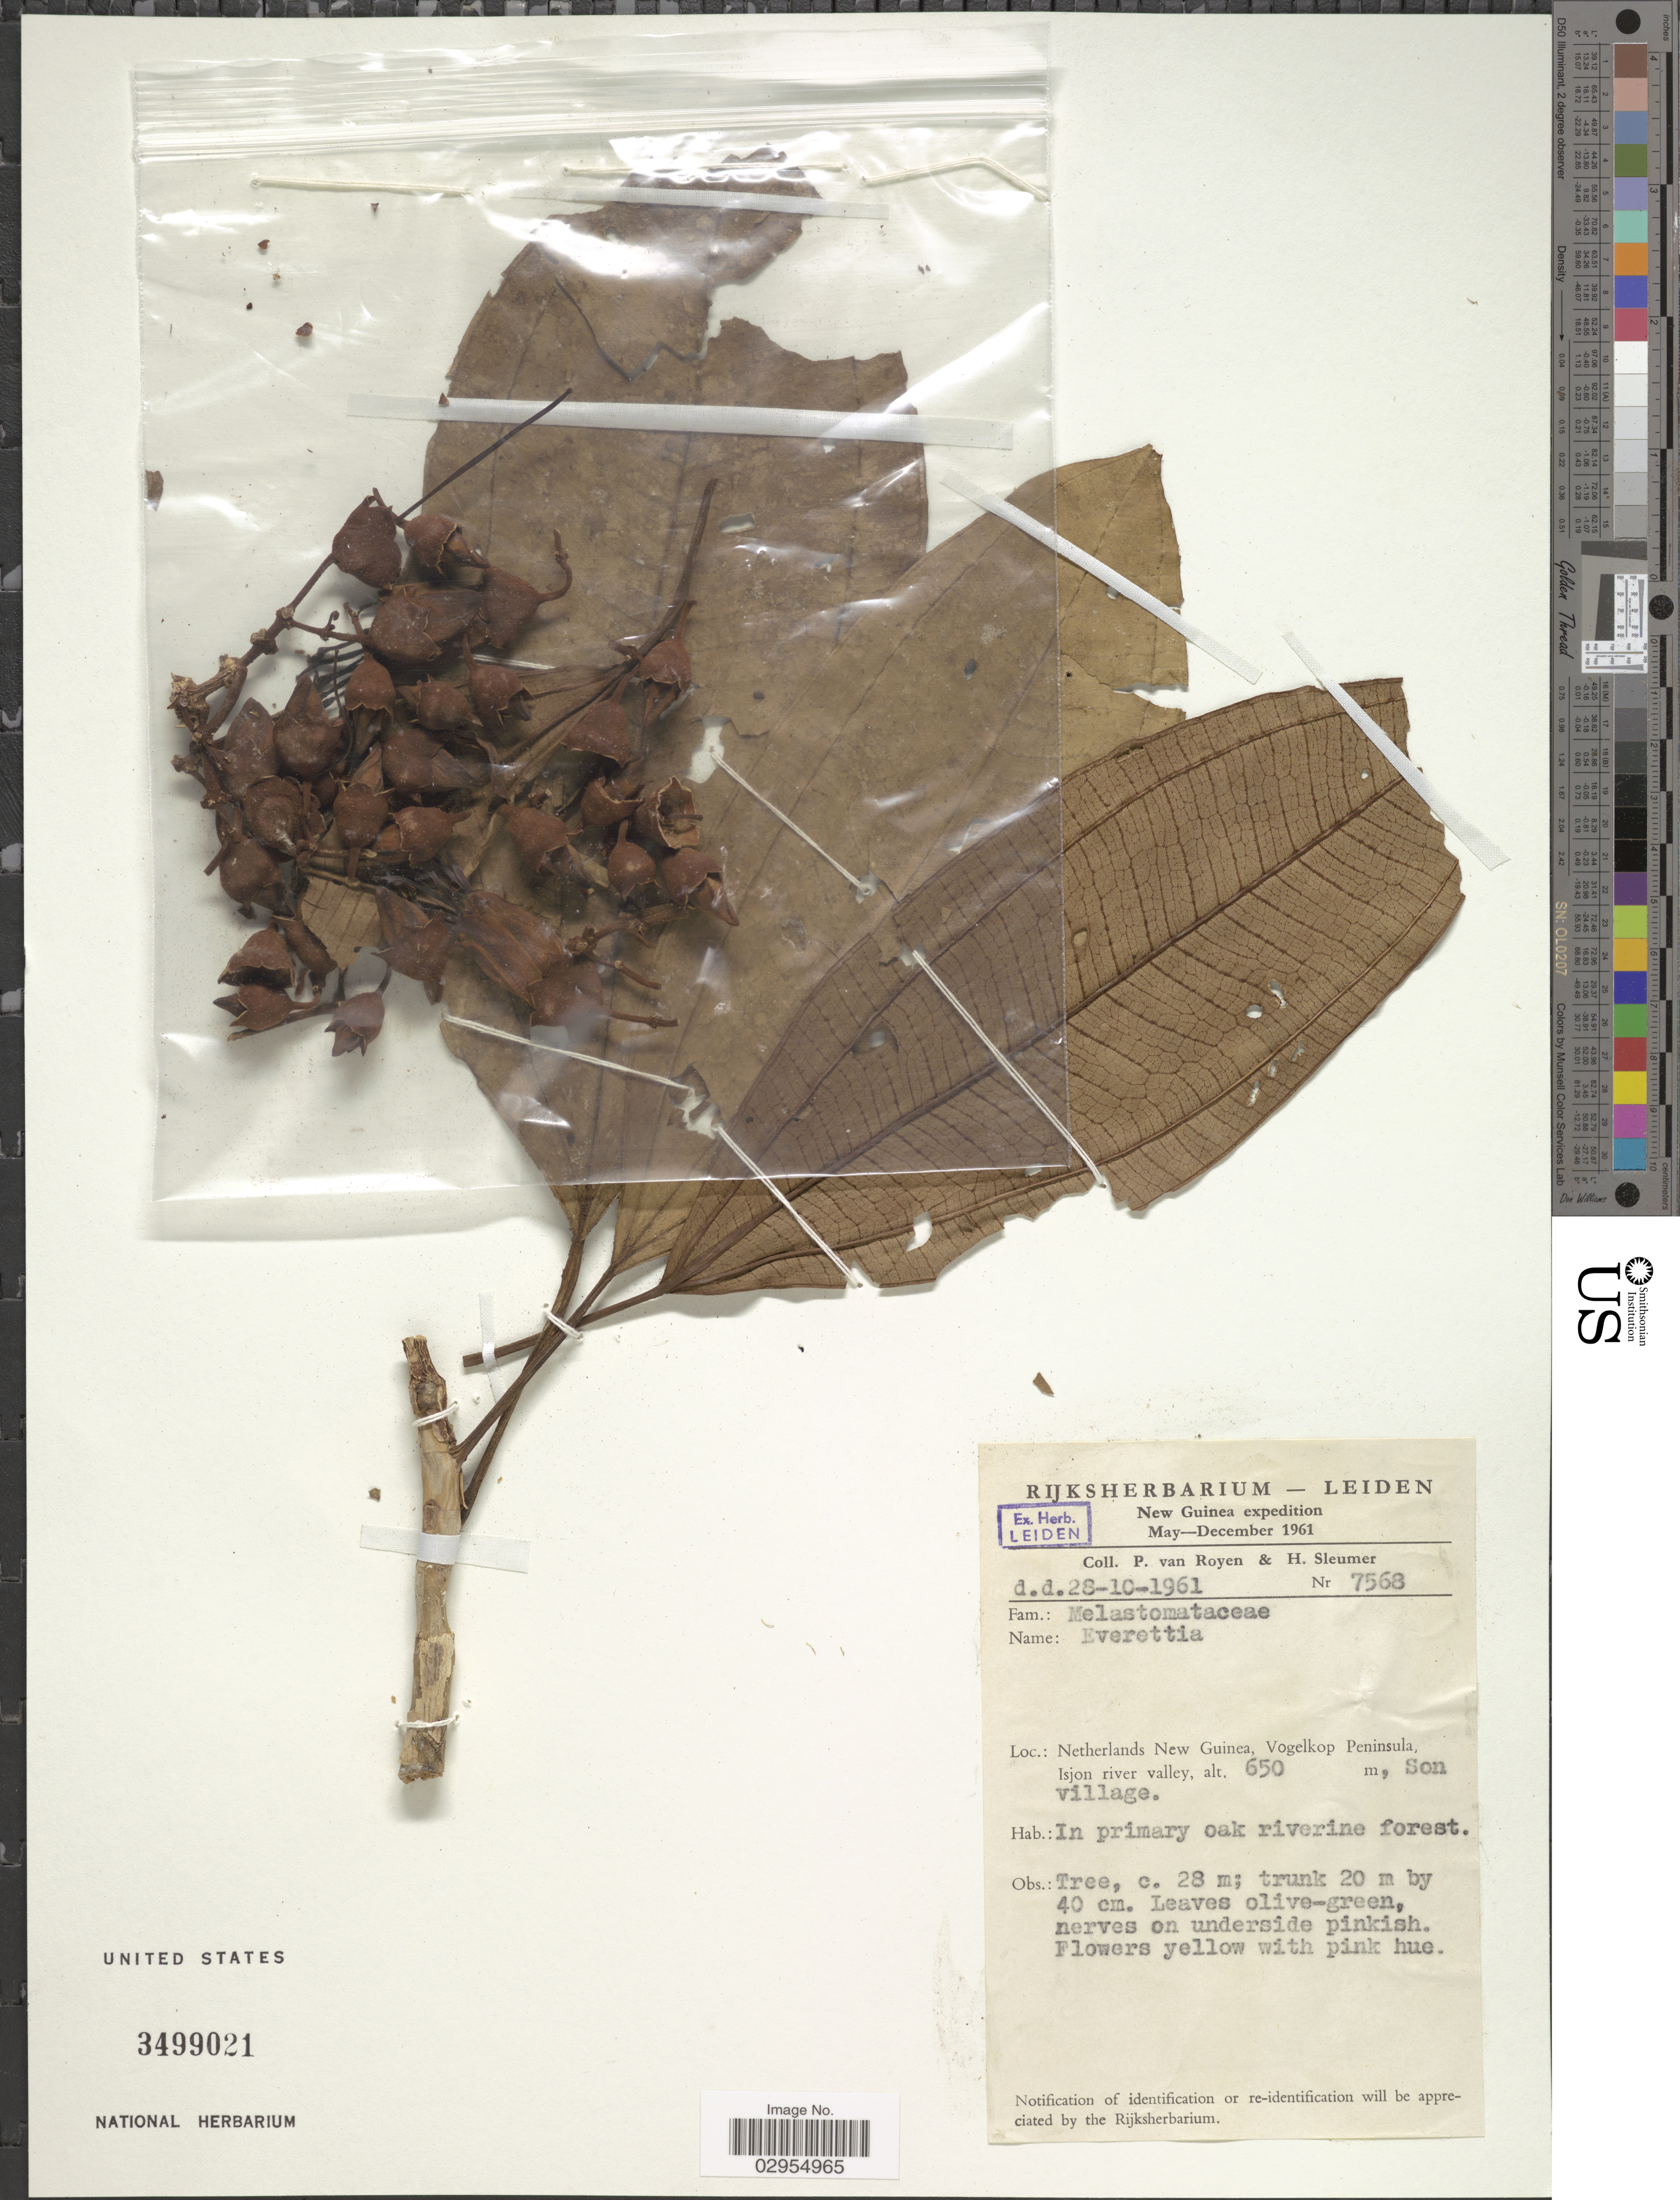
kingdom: Plantae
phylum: Tracheophyta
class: Magnoliopsida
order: Myrtales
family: Melastomataceae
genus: Beccarianthus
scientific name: Beccarianthus sp.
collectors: P. van Royen & H. O. Sleumer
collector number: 7568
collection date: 1961-10-28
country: Indonesia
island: New Guinea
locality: Netherlands New Guinea, Vogelkop Peninsula, Isjon river valley, Son village.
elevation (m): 650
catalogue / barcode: US 3499021